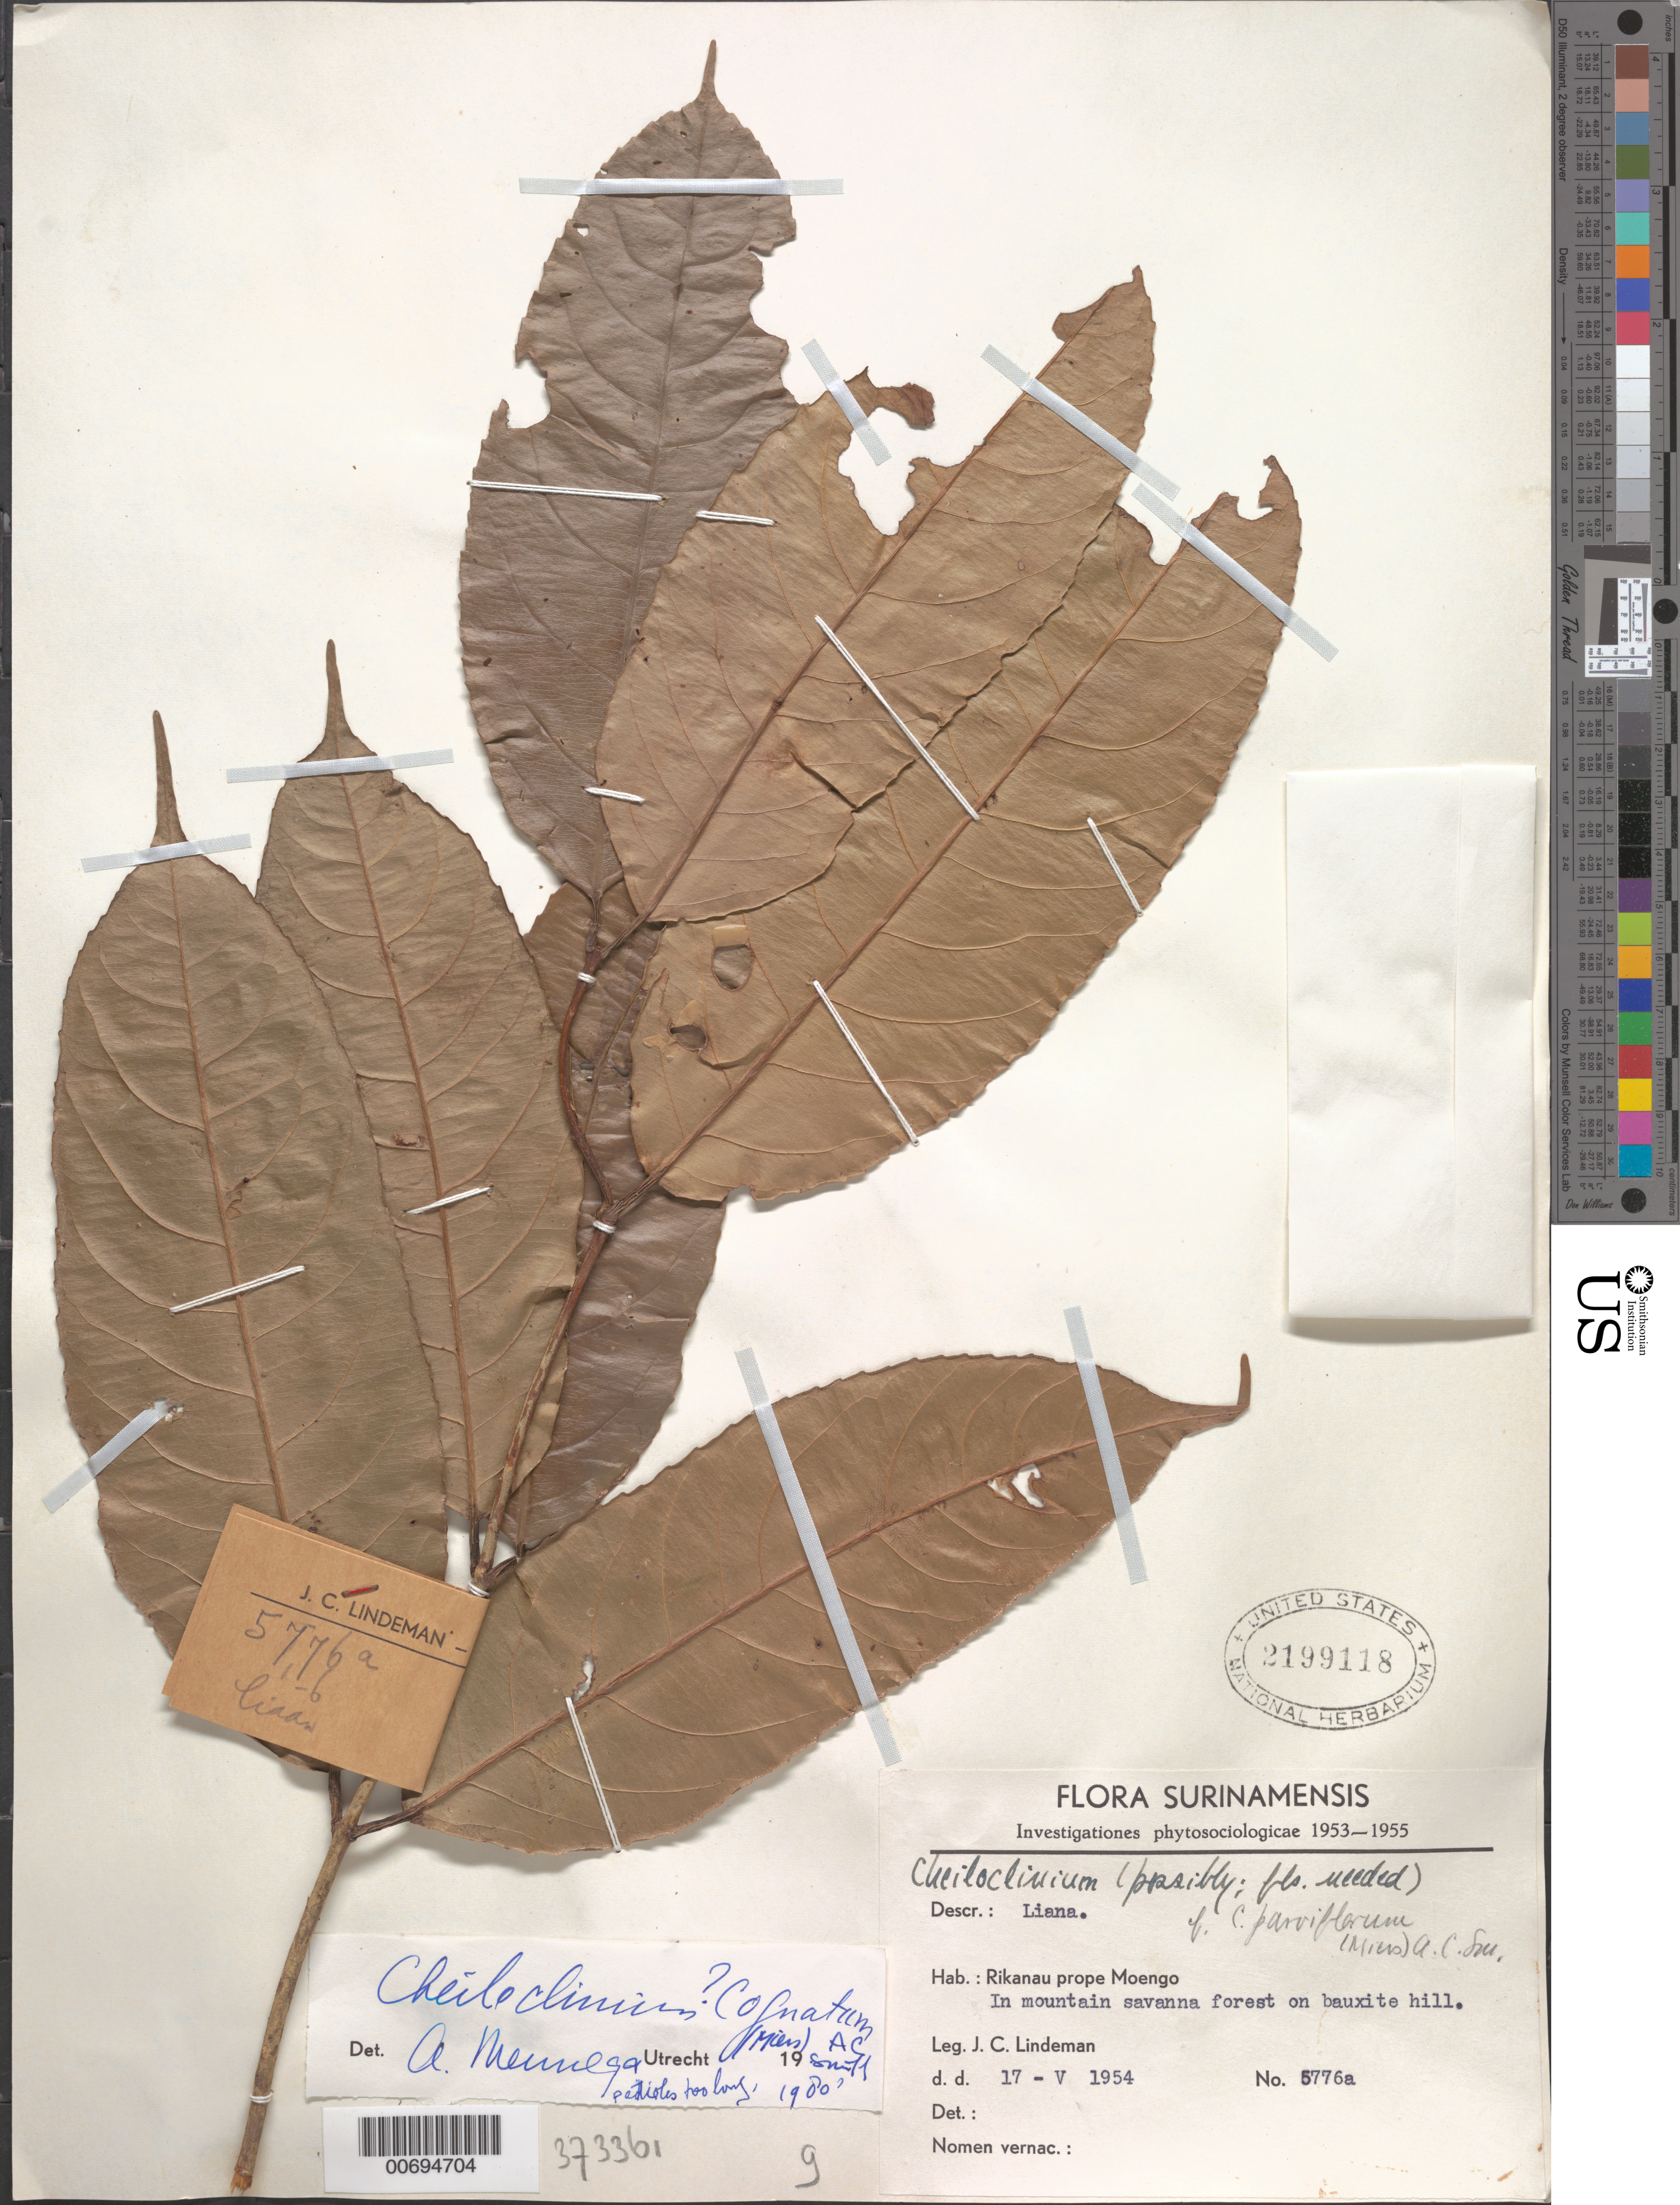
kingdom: Plantae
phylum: Tracheophyta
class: Magnoliopsida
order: Celastrales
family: Celastraceae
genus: Cheiloclinium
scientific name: Cheiloclinium cognatum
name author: (Miers) A.C. Sm.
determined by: Mennega, A. M. W.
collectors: J. C. Lindeman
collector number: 5776 a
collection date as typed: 17-May-54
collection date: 1954-05-17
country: Suriname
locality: Rikanau, near Moengo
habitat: Mountain savanna forest on bauxite hill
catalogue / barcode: US 2199118